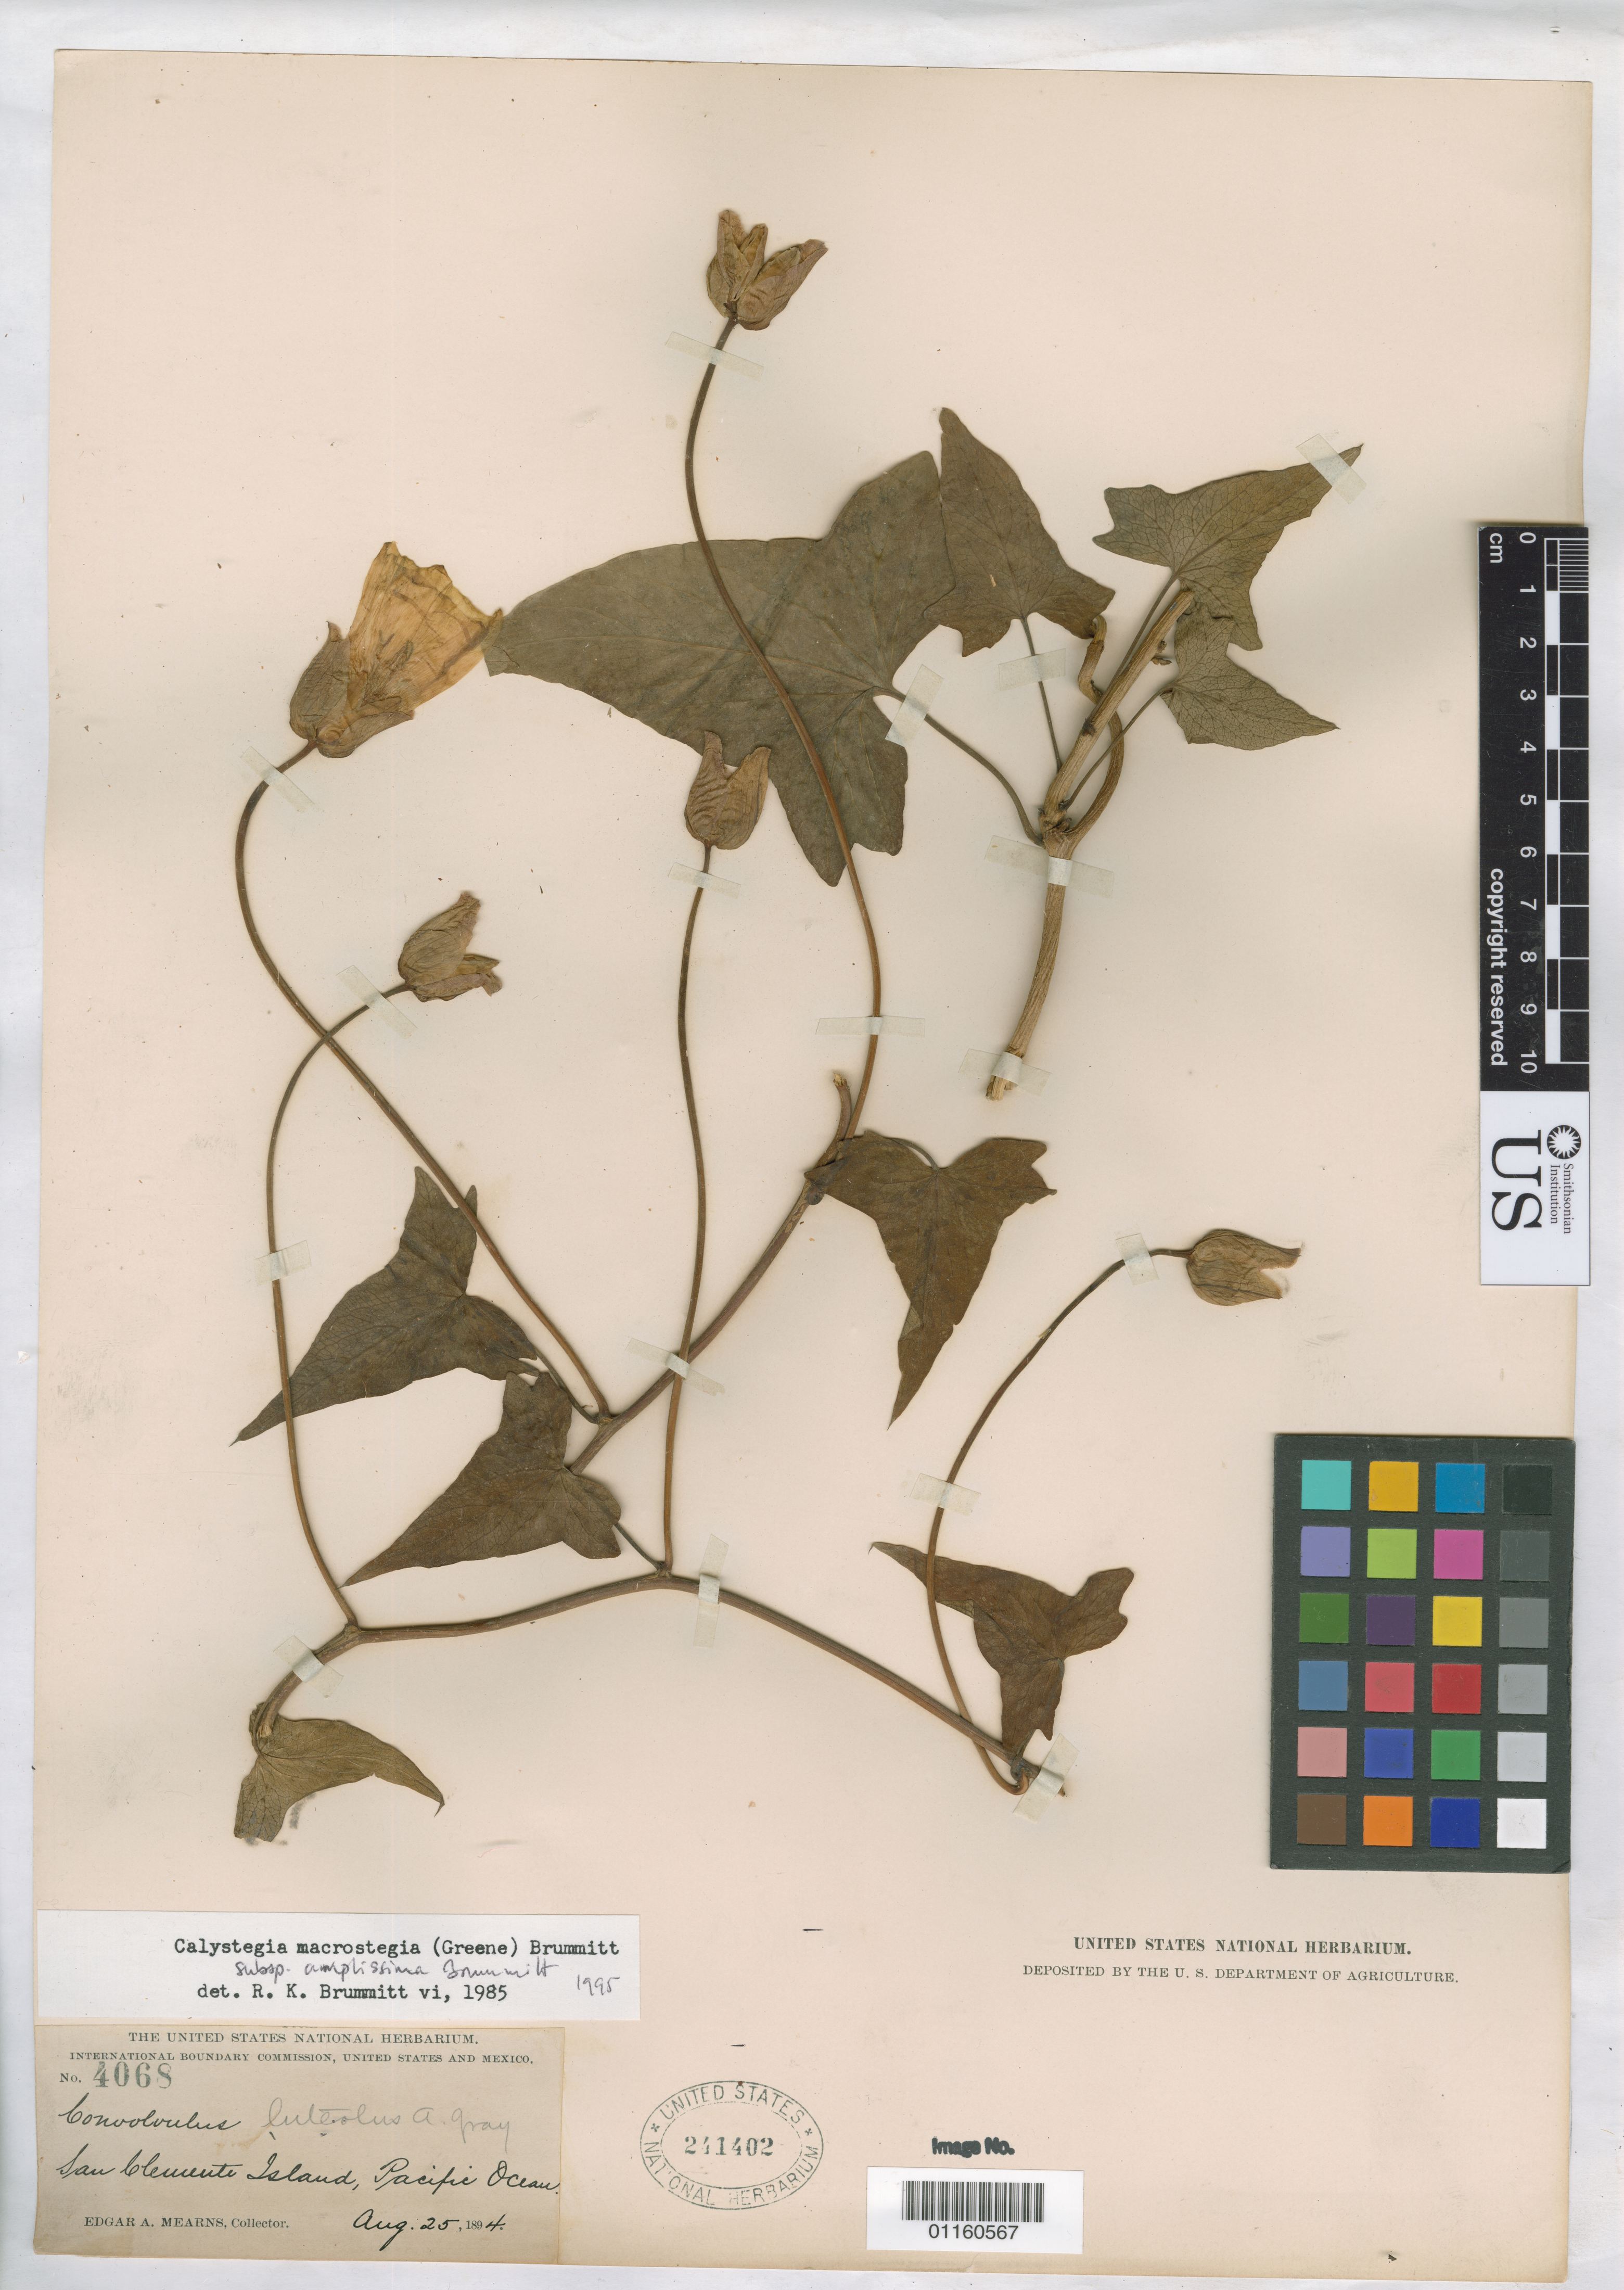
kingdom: Plantae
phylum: Tracheophyta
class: Magnoliopsida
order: Solanales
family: Convolvulaceae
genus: Calystegia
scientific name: Calystegia macrostegia subsp. amplissima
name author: Brummitt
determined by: Brummitt, R. K.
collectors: E. A. Mearns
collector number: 4068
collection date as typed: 25 Aug 1894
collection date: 1894-08-25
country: United States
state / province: California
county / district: Los Angeles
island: San Clemente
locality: San Clemente Island, Pacific Ocean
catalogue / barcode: US 241402